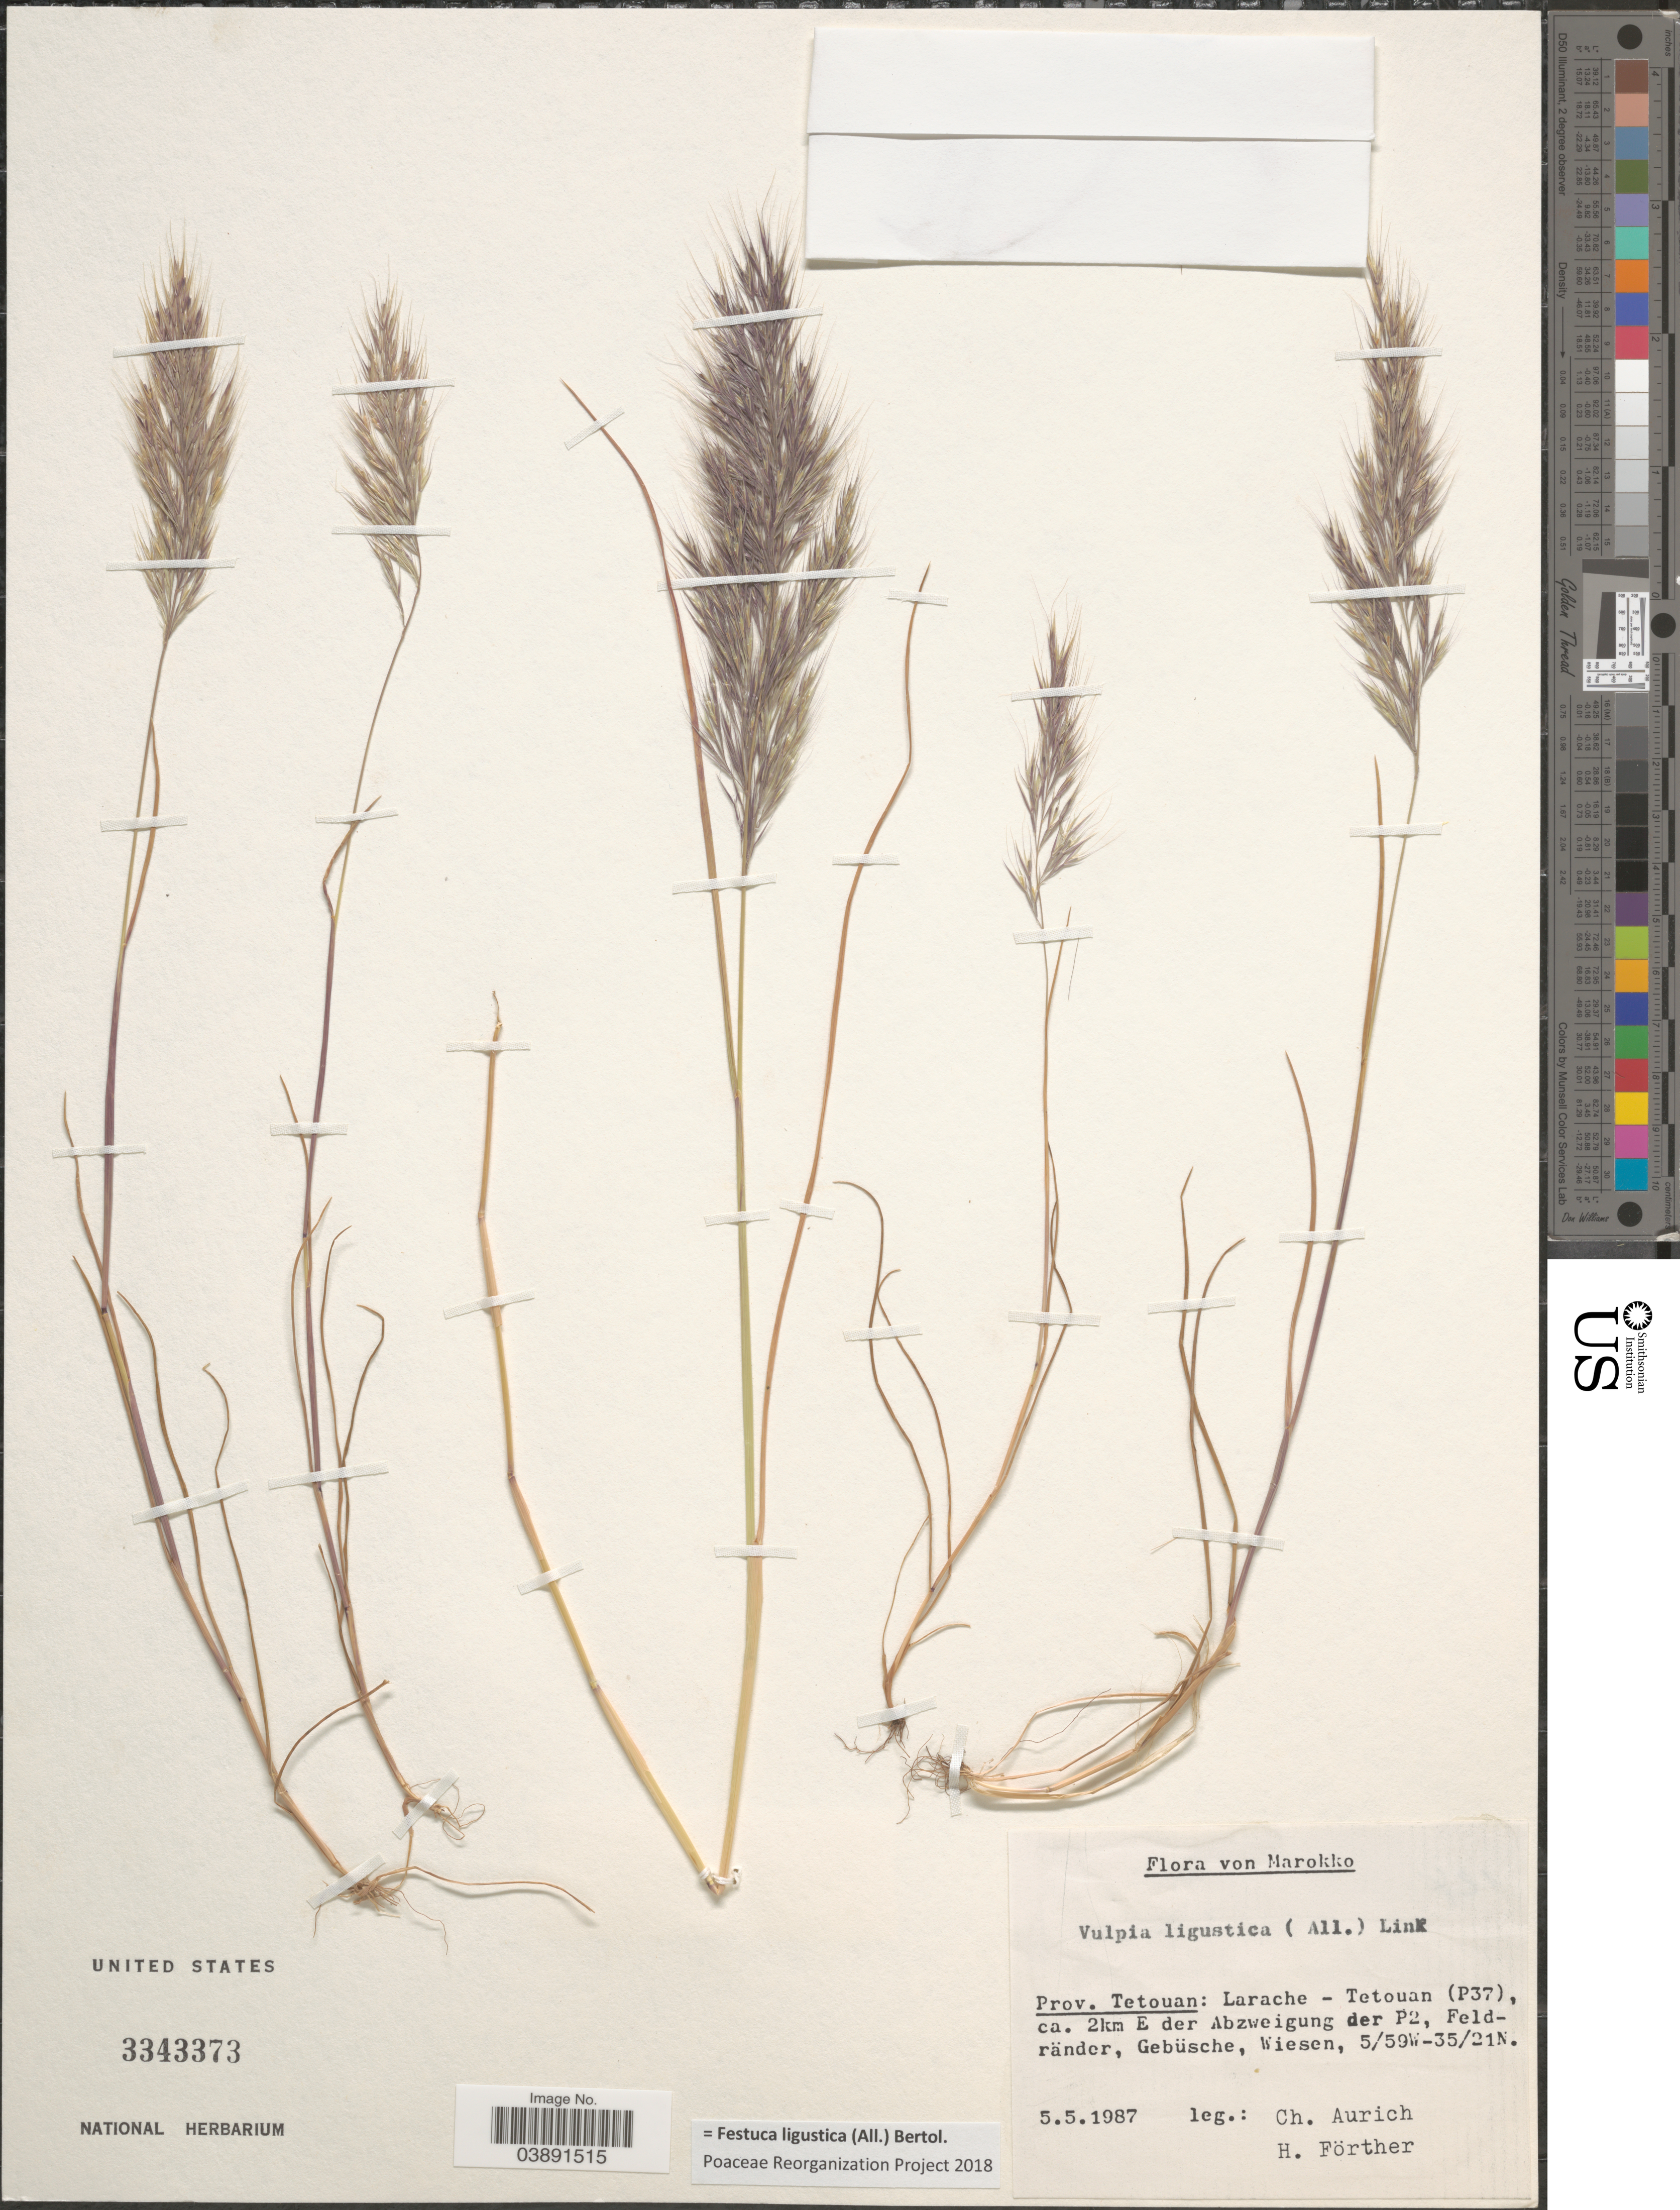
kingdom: Plantae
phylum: Tracheophyta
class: Liliopsida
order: Poales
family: Poaceae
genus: Festuca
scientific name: Festuca ligustica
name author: (All.) Bertol.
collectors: C. Aurich & H. Förther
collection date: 1987-05-05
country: Morocco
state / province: Tanger-Tétouan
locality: Marokko. Prov. Tetouan: Larache-Tetouan (P37), ca. 2km E der Abzweigung der P2, Feldränder, Gebüsche, Wiesen.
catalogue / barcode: US 3343373